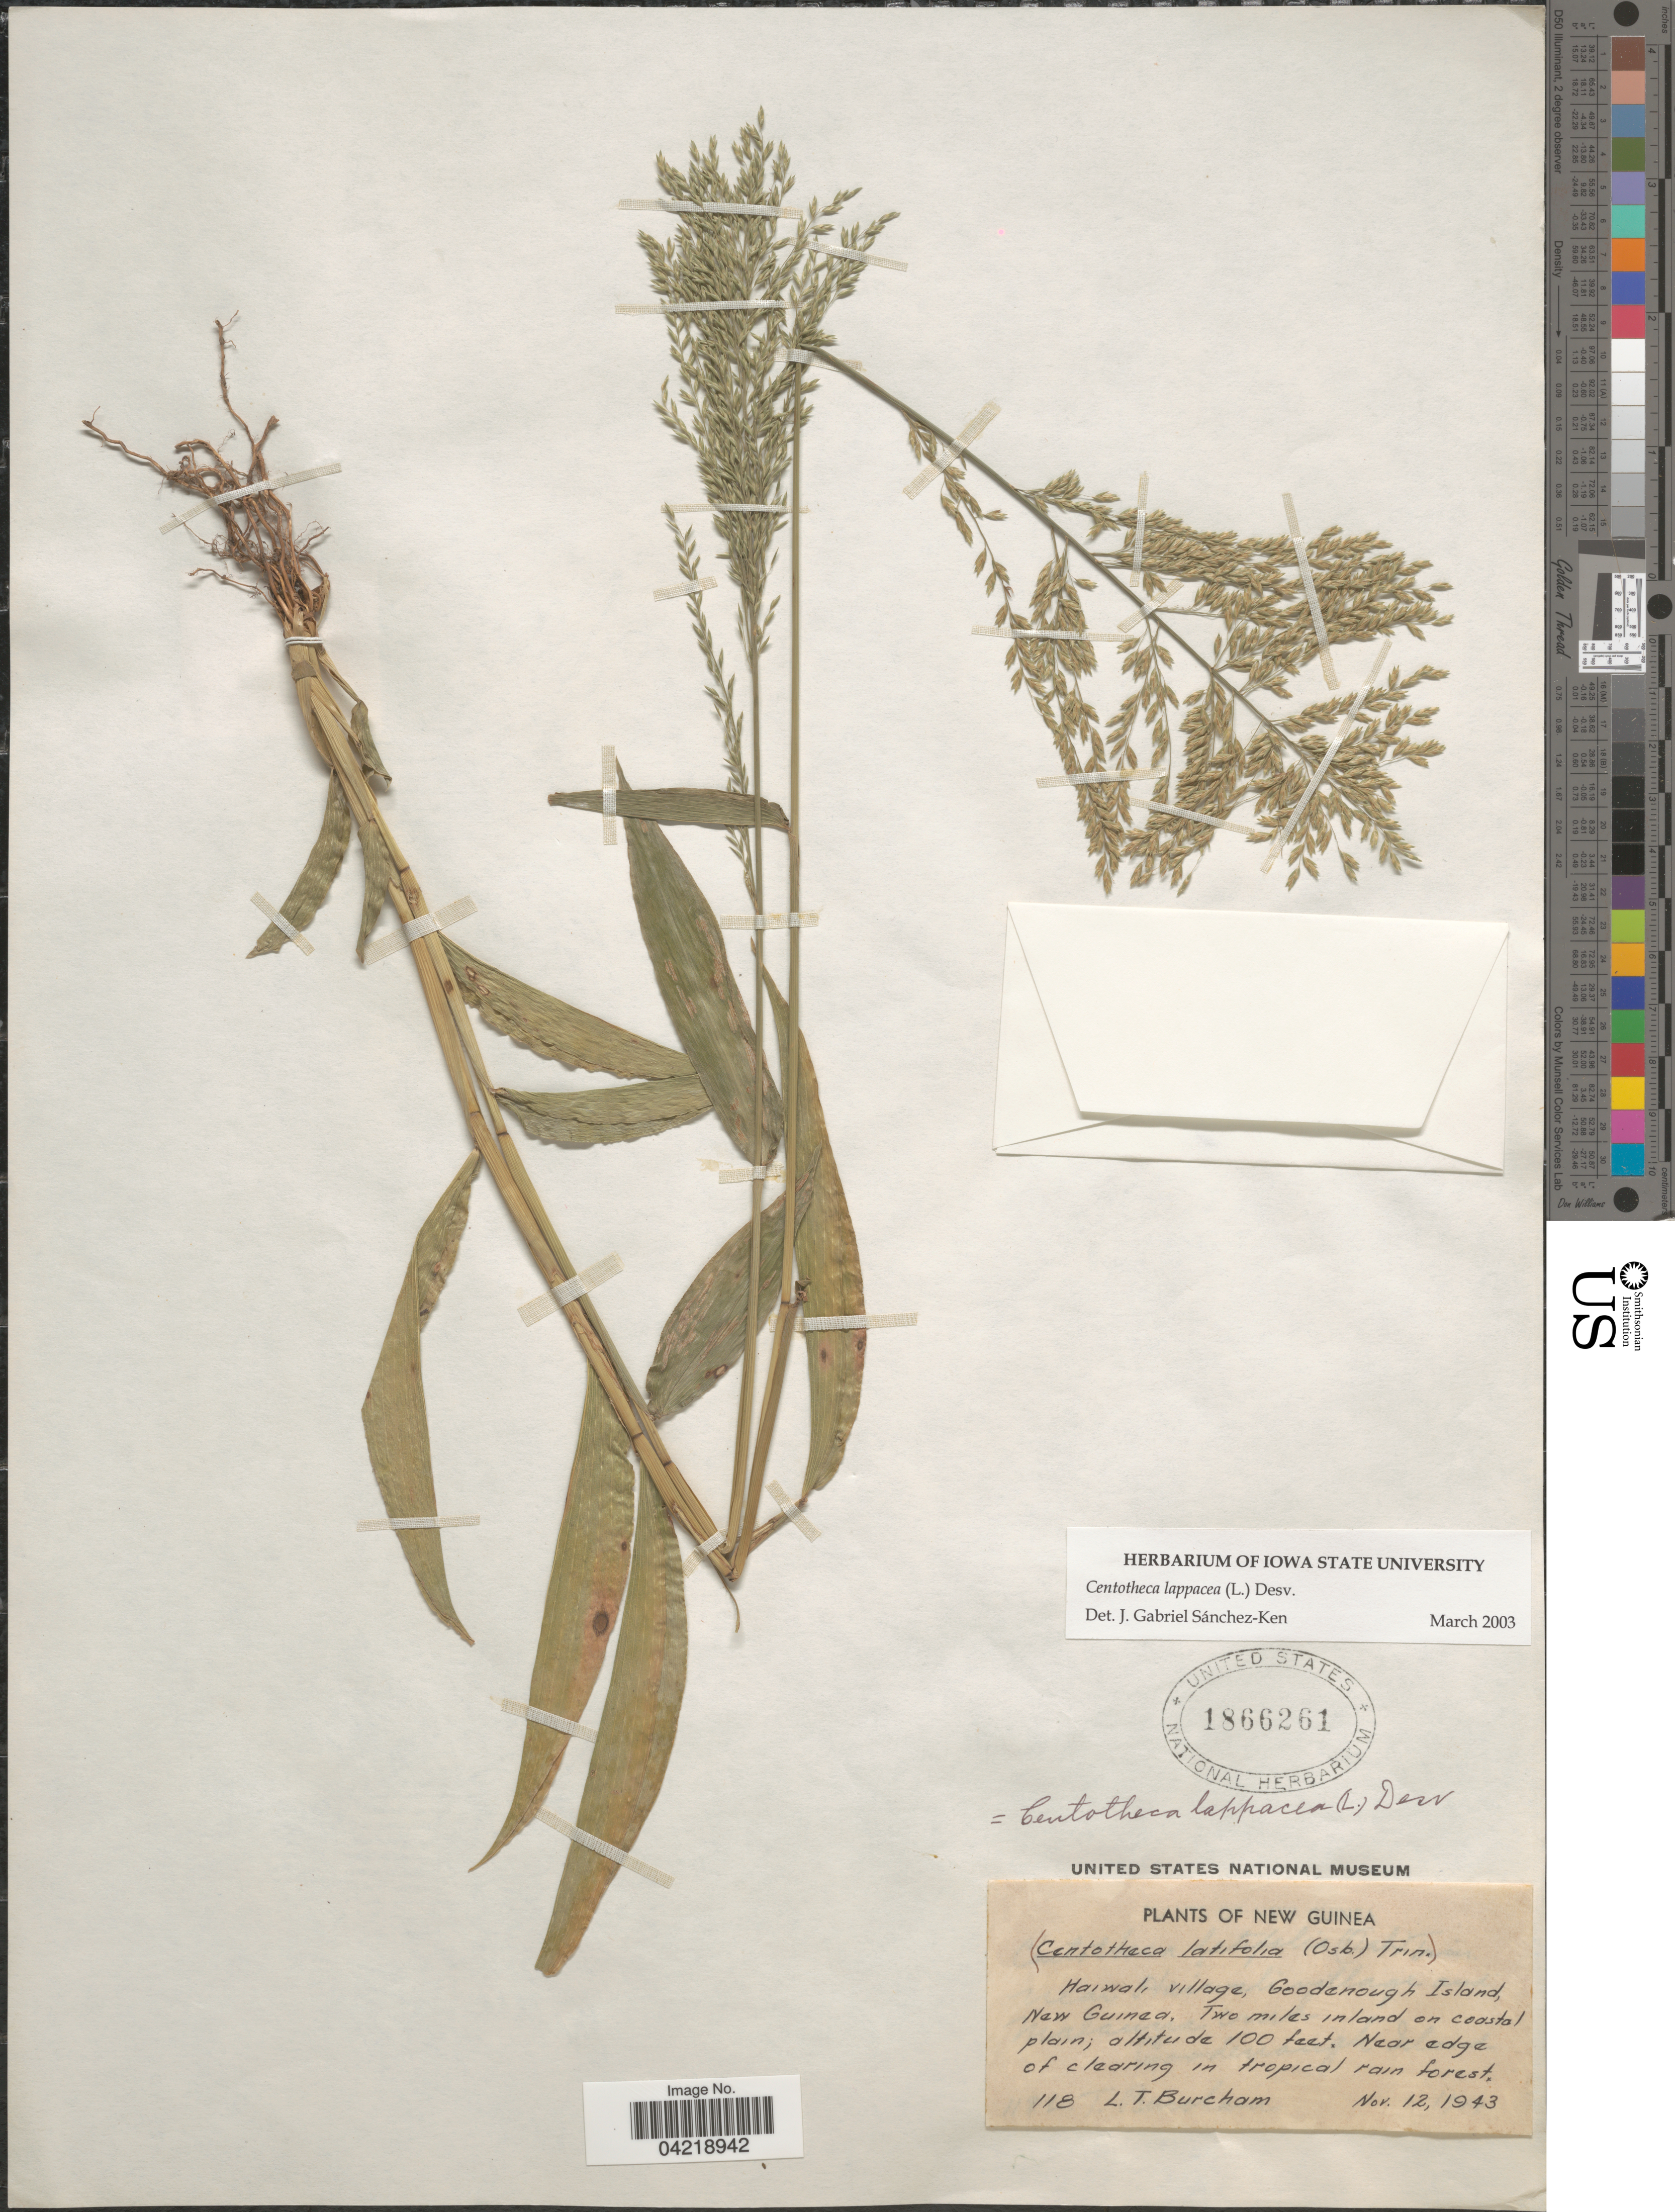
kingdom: Plantae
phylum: Tracheophyta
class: Liliopsida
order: Poales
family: Poaceae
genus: Centotheca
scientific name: Centotheca lappacea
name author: (L.) Desv.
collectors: L. Burcham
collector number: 118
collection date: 1943-11-12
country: Papua New Guinea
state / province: Milne Bay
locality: Haiwali village, Goodenough Island, New Guinea. Two miles inland on coastal plain. Near edge of clearing in tropical rain forest.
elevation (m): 30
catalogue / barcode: US 1866261